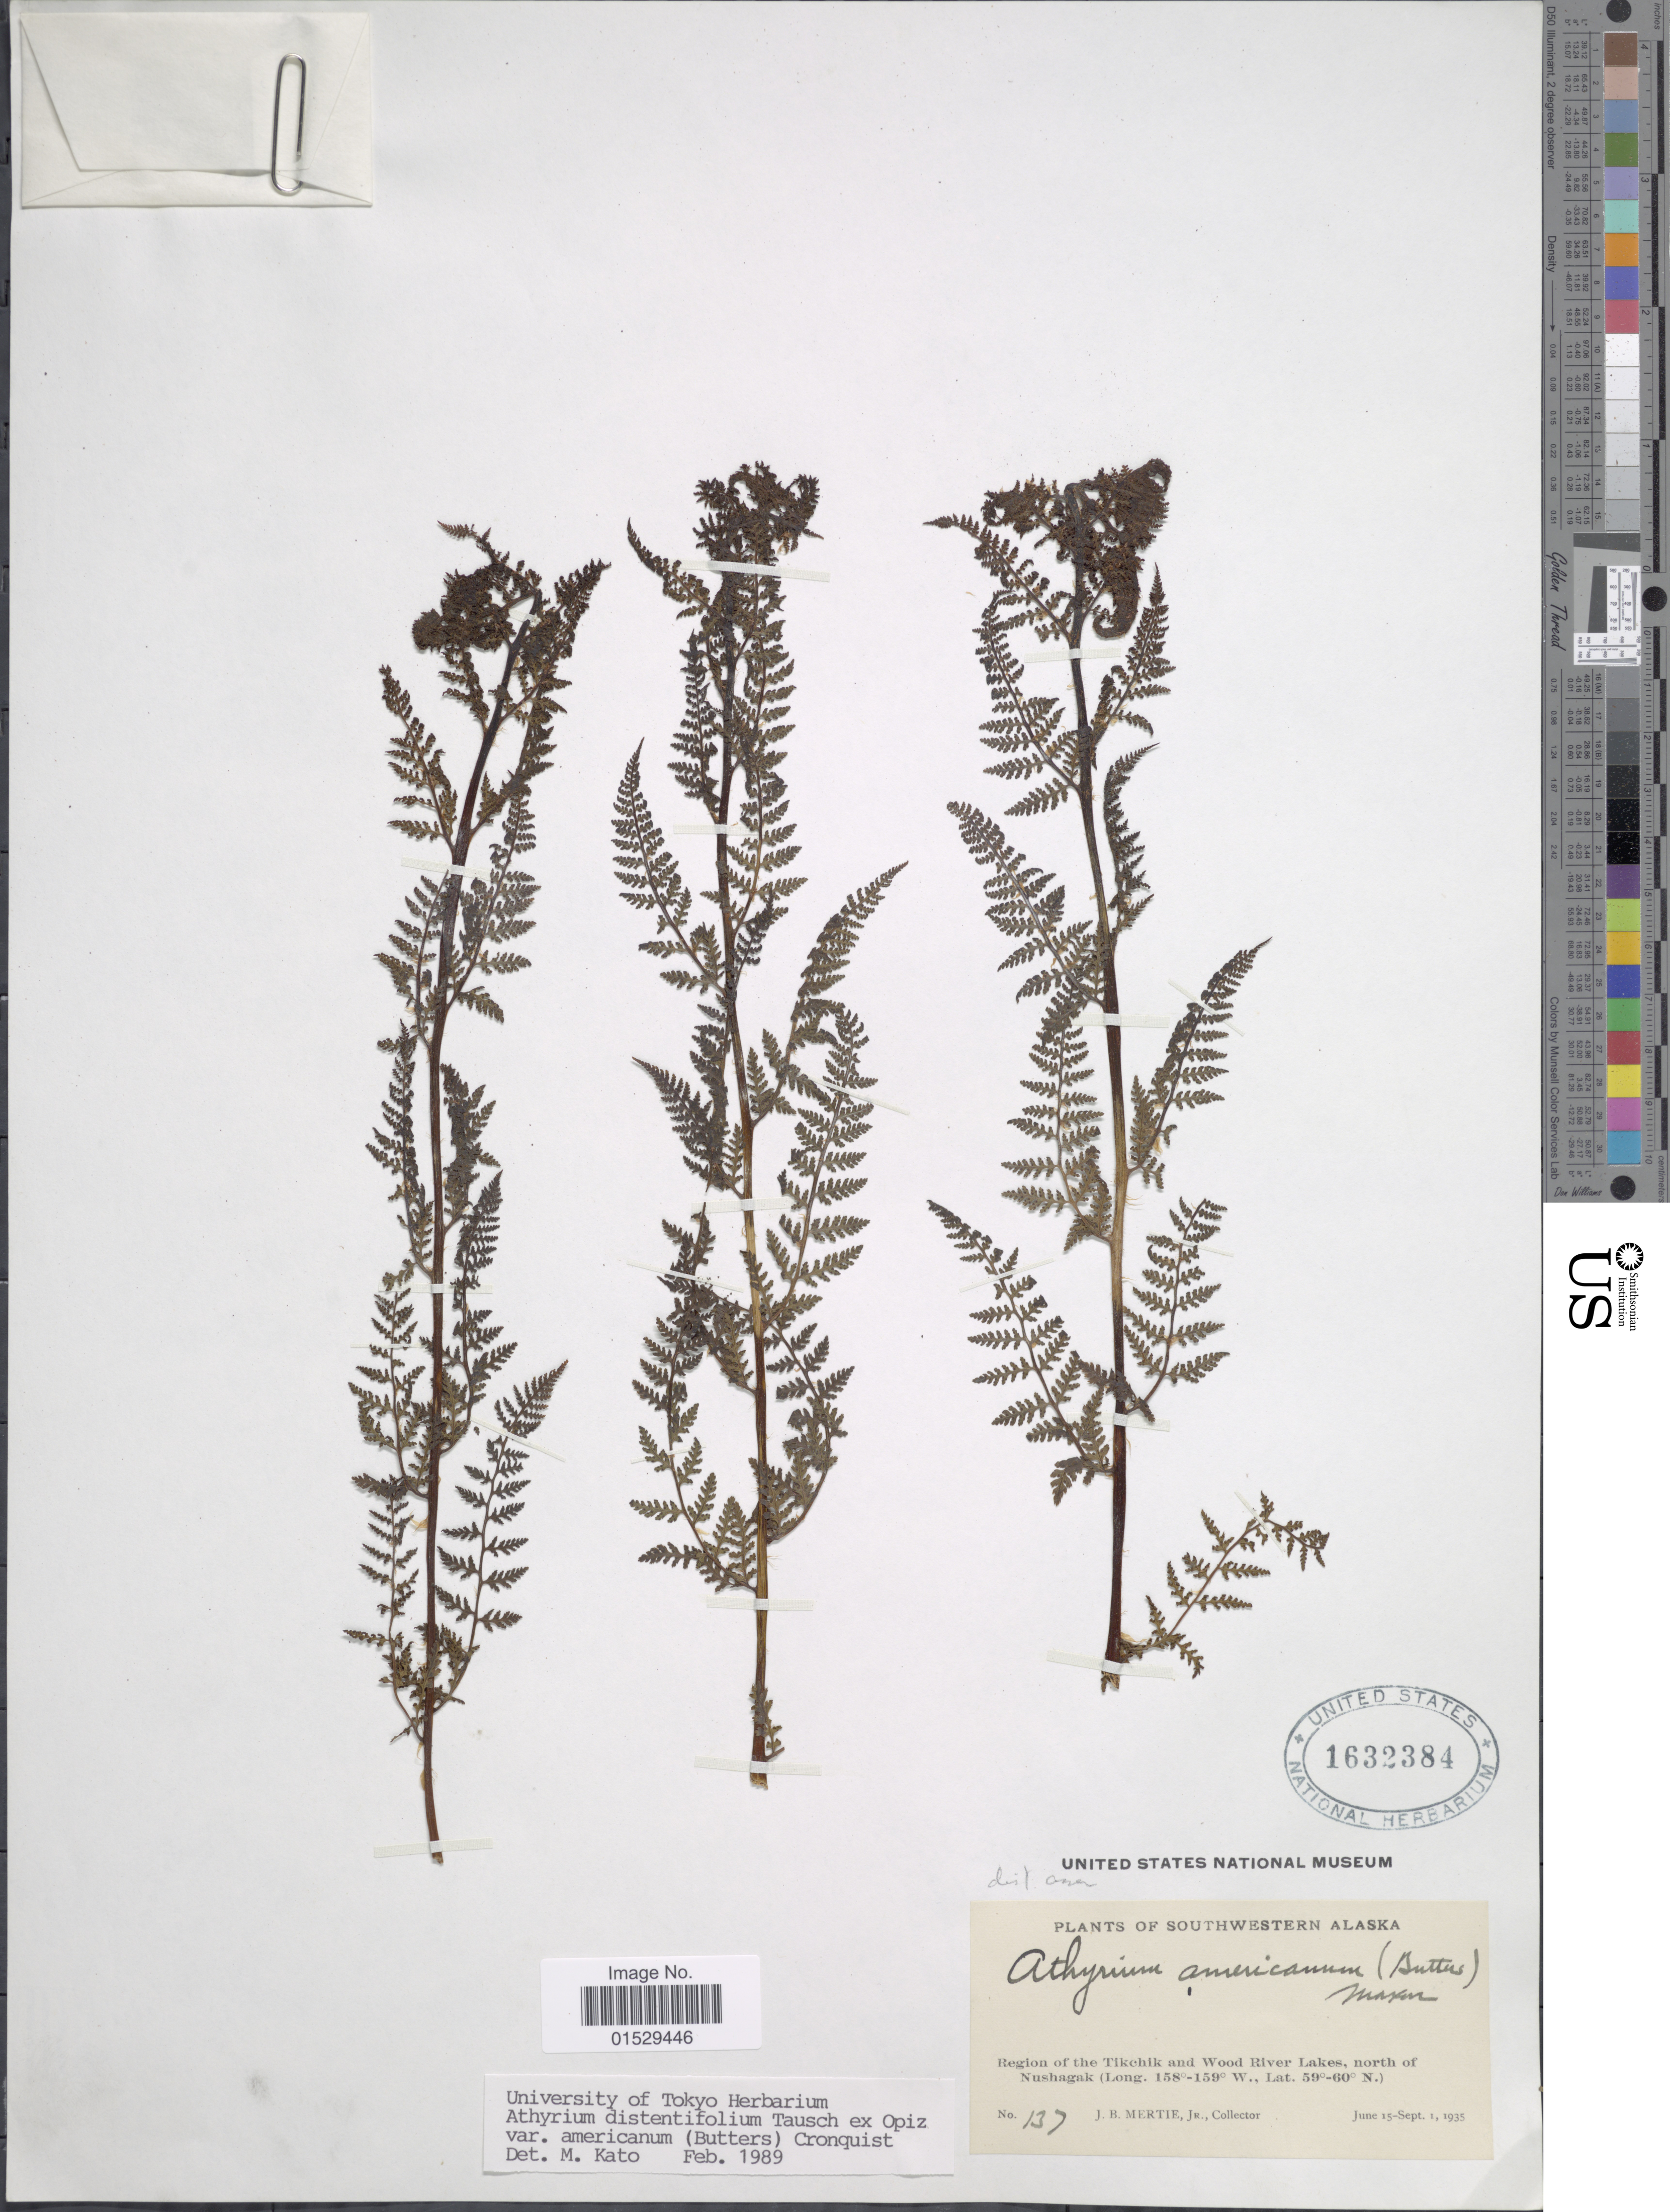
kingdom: Plantae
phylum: Tracheophyta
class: Polypodiopsida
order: Polypodiales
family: Athyriaceae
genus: Athyrium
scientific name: Athyrium distentifolilum subsp. americanum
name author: (Butters) Hultén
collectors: J. Mertie Jr.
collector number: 137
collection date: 1935-06-15/1935-09-01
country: United States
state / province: Alaska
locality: Southwestern Alaska, region of the Tikchik and Wood River Lakes, north of Nushagak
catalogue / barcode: US 1632384